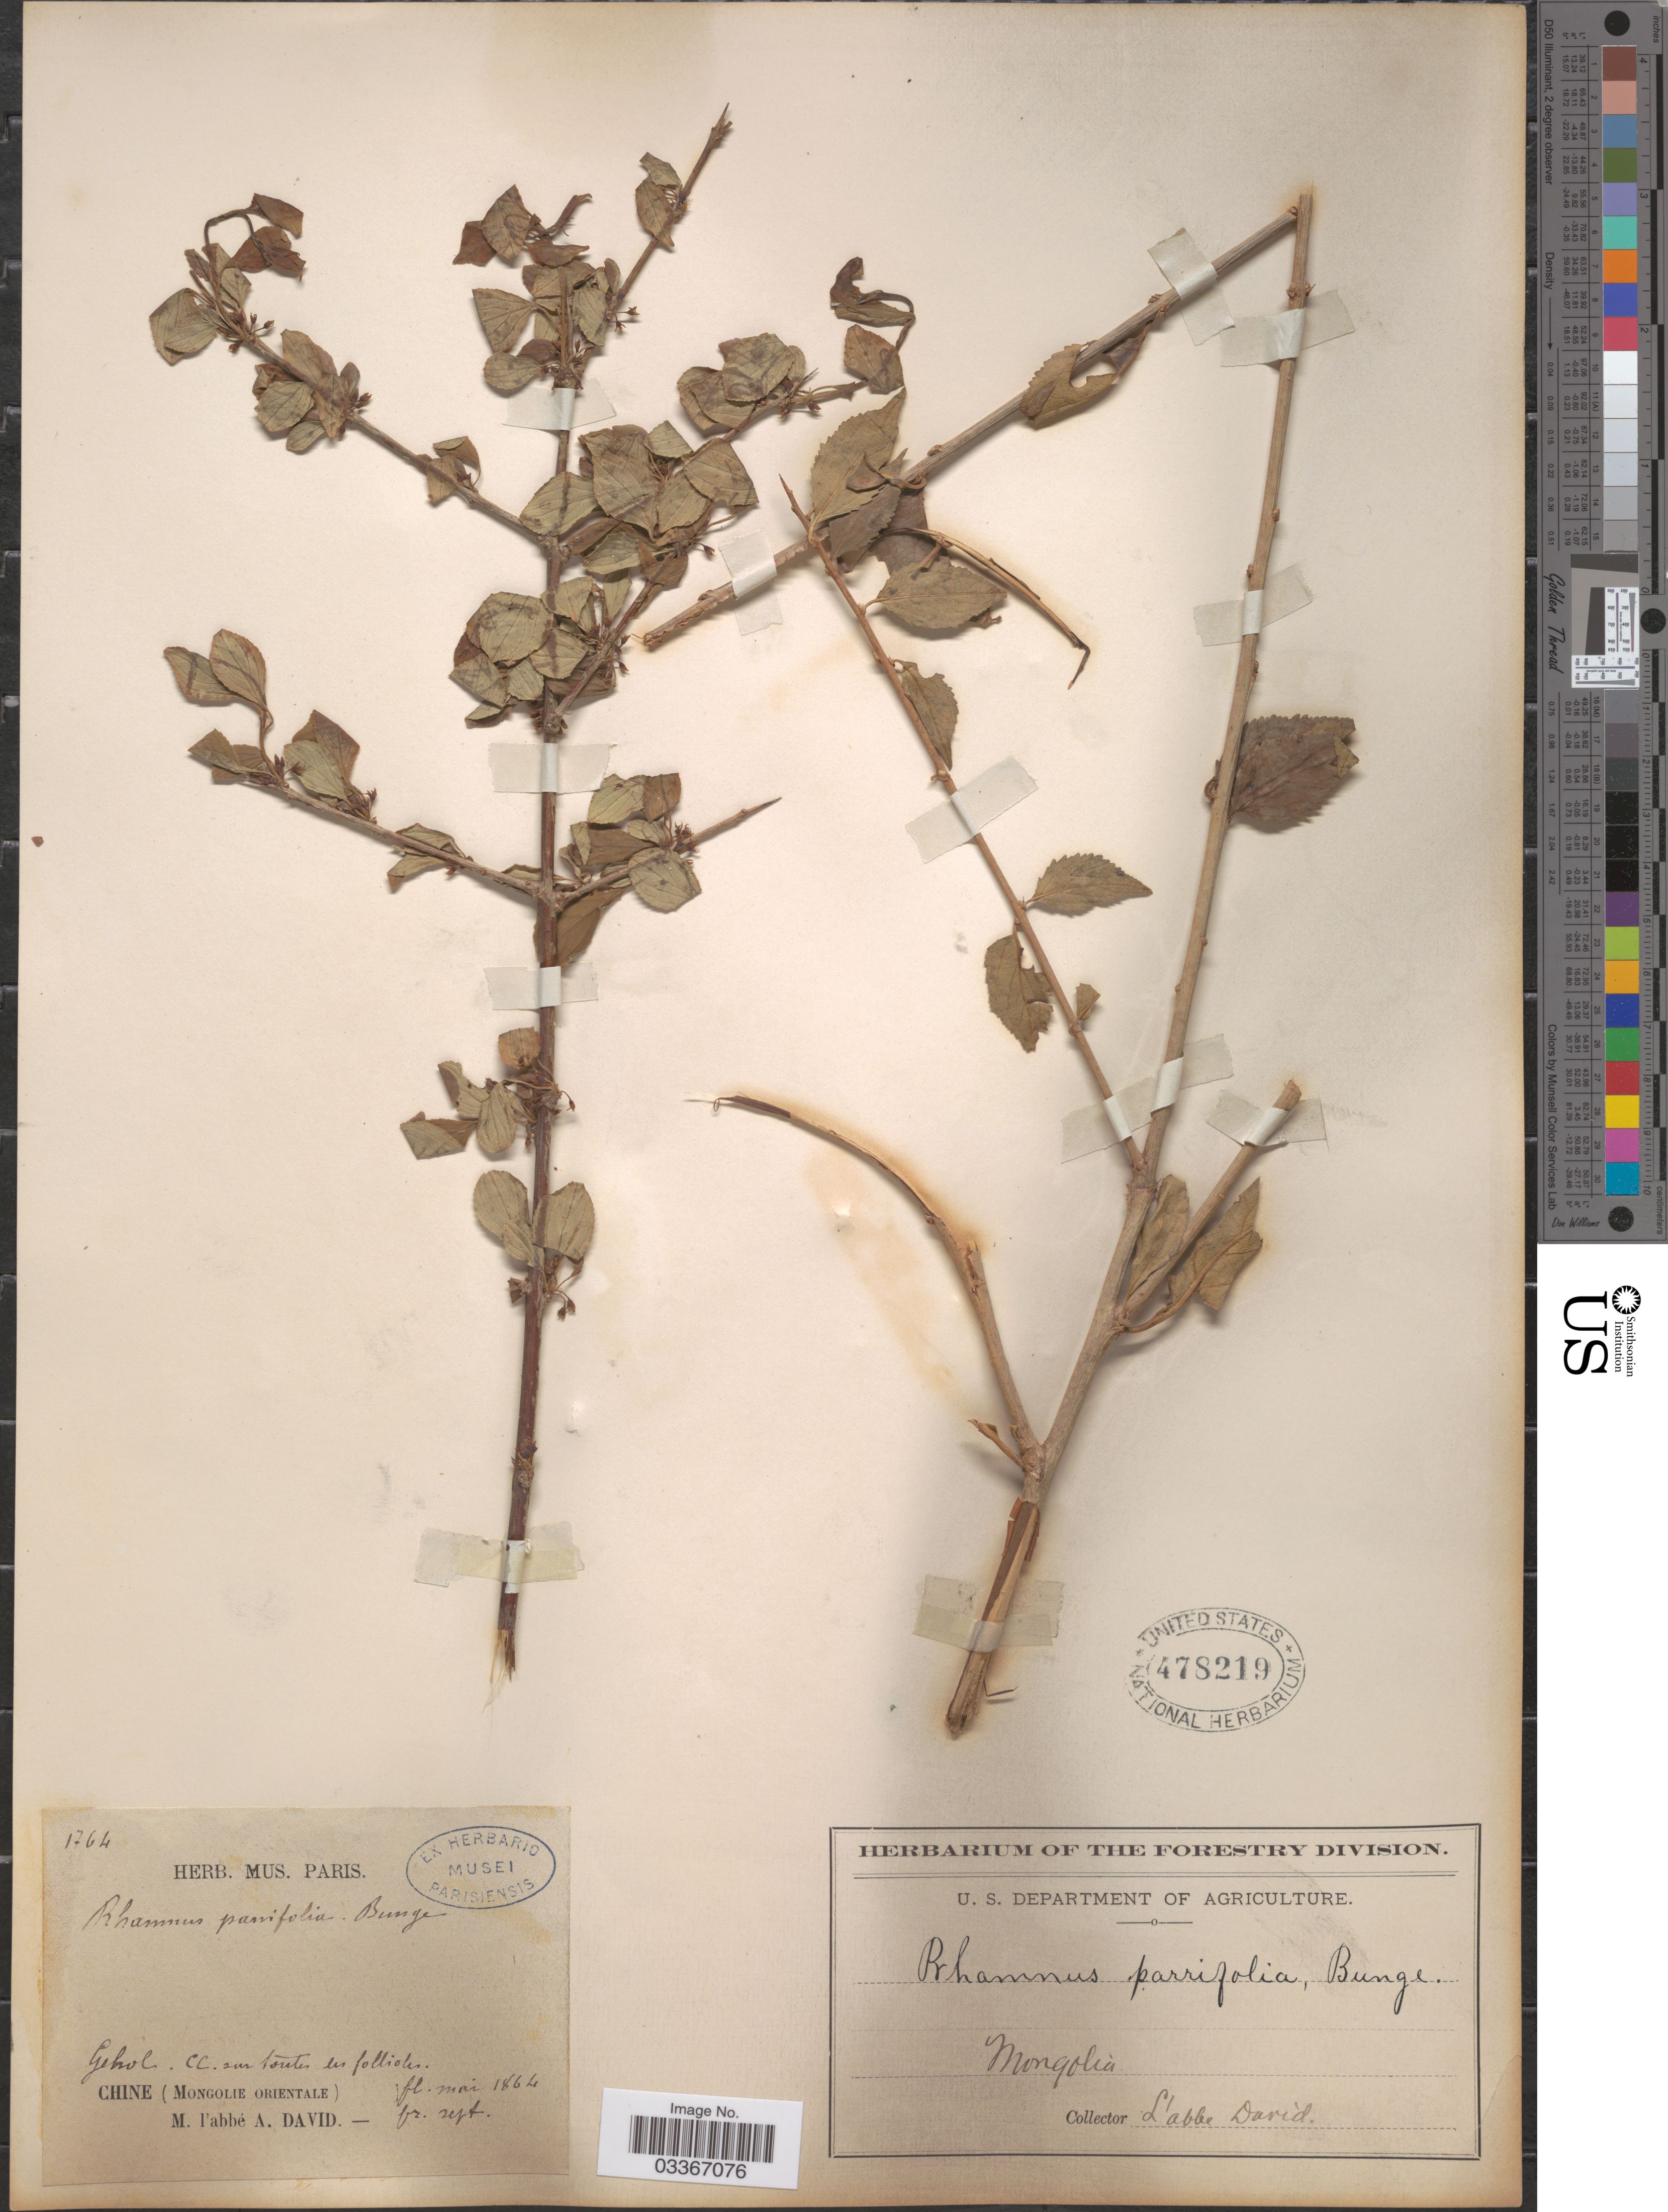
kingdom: Plantae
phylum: Tracheophyta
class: Magnoliopsida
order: Rosales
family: Rhamnaceae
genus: Rhamnus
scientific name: Rhamnus parvifolia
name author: Bunge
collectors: A. David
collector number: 1764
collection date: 1864-05/1864-09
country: China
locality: Gehol. [unsure placement] (Mongolie Orientale). Mongalia.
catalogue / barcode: US 478219